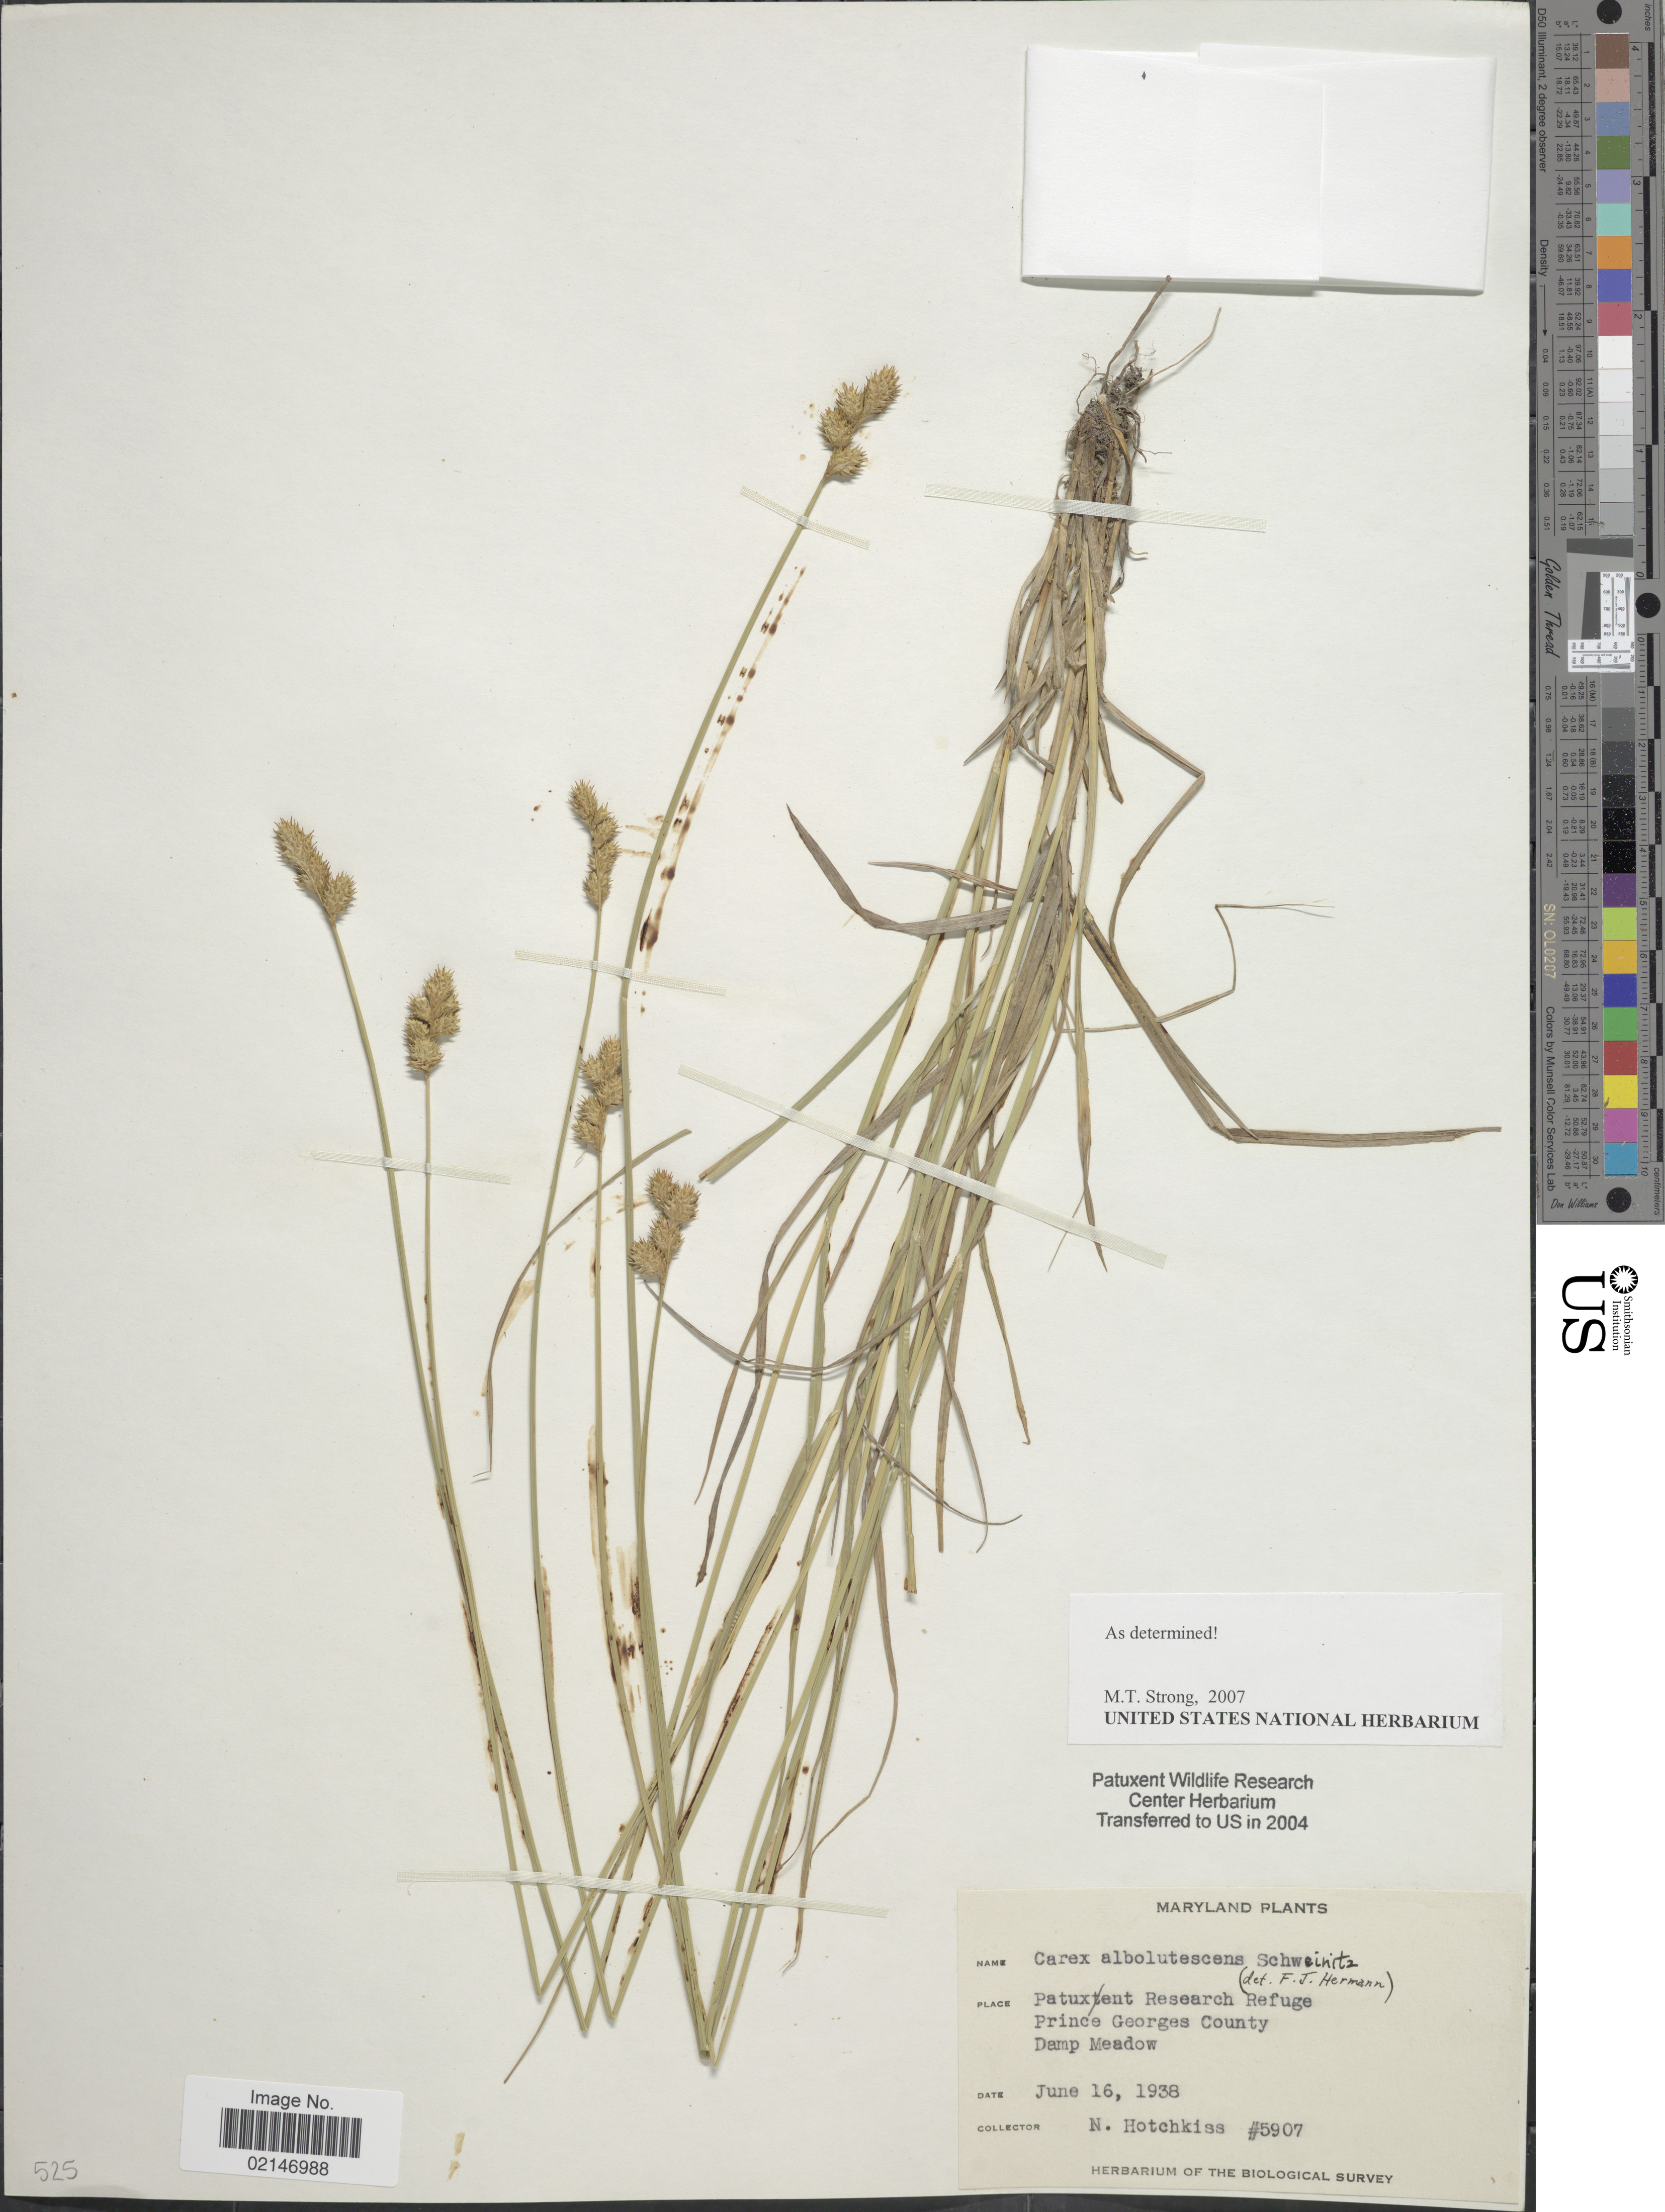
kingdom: Plantae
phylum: Tracheophyta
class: Liliopsida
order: Poales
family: Cyperaceae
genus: Carex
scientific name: Carex albolutescens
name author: Schwein.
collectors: N. Hotchkiss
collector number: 5907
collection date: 1938-06-16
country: United States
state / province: Maryland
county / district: Prince George's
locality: Patuxent Research Refuge, Prince Georges County